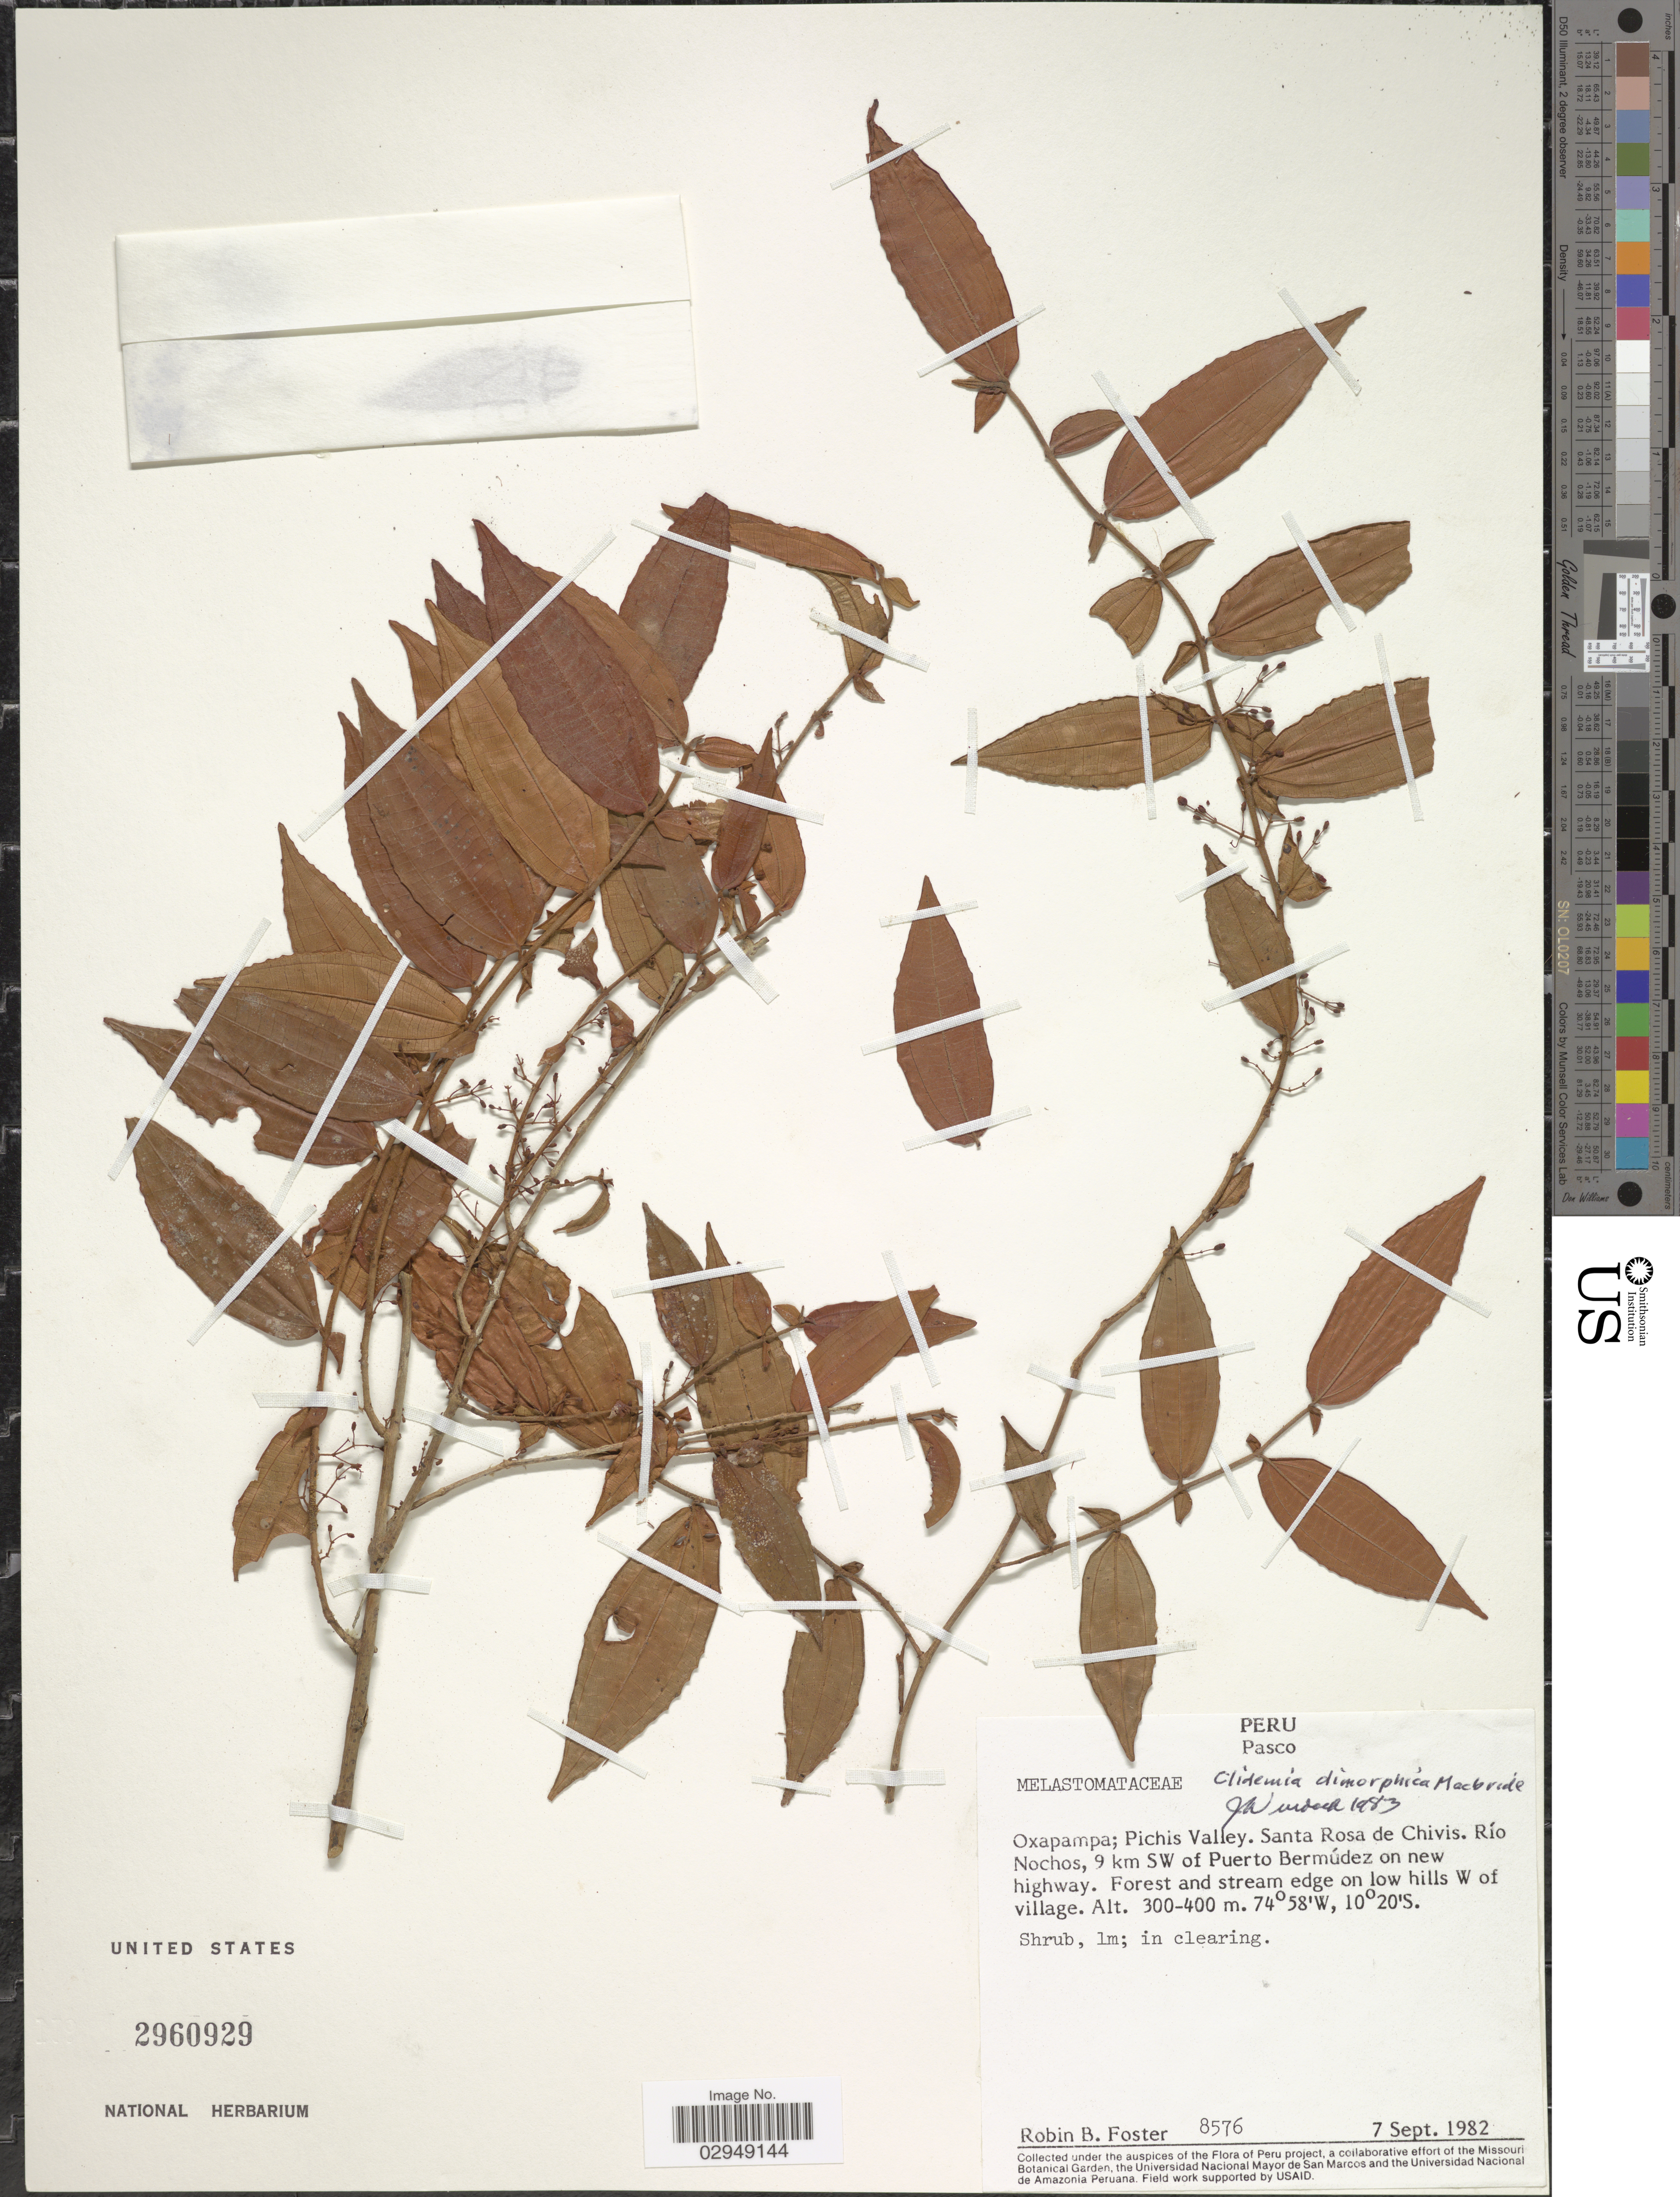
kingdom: Plantae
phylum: Tracheophyta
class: Magnoliopsida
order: Myrtales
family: Melastomataceae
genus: Clidemia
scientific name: Clidemia dimorphica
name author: J.F. Macbr.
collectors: R. B. Foster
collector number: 8576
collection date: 1982-09-07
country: Peru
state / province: Pasco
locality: Oxapampa, Pichis Valley, Santa Rosa de Chivis, Río Nochos, 9 km SW of Puerto Bermúdez on new highway.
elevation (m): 300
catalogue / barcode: US 2960929